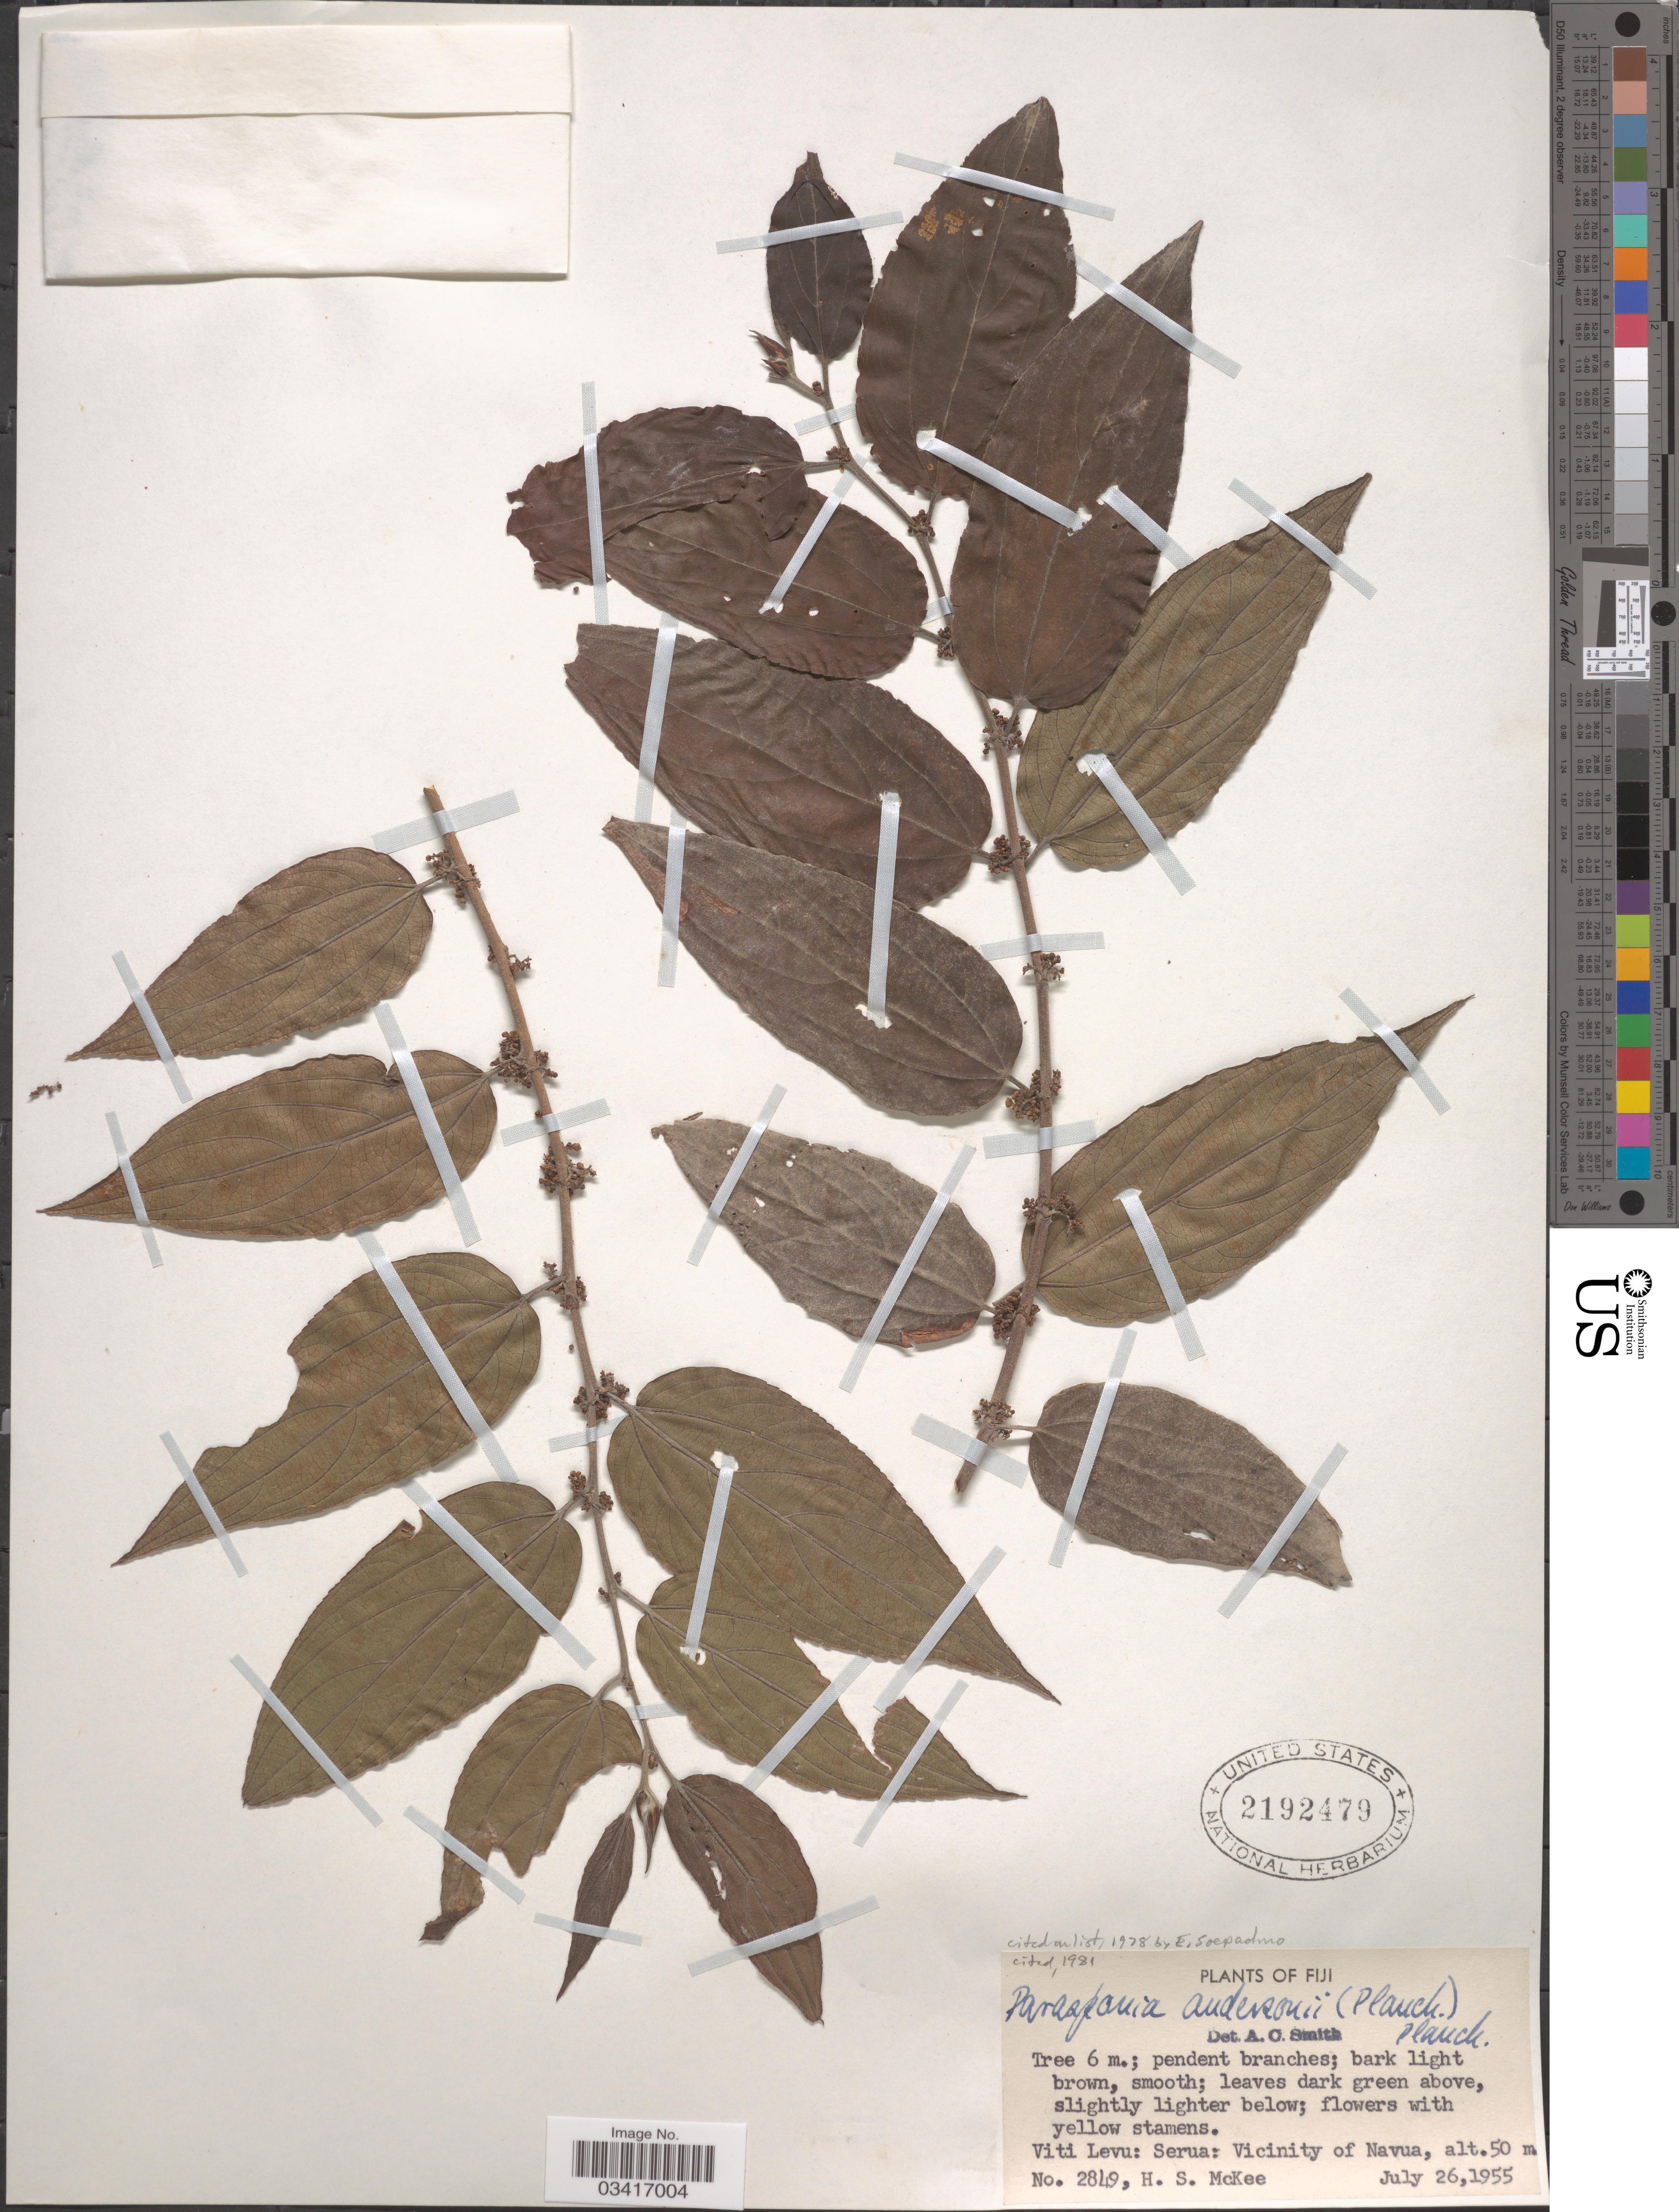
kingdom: Plantae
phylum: Tracheophyta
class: Magnoliopsida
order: Rosales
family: Cannabaceae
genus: Parasponia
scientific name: Parasponia andersonii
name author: Planch.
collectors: H. S. McKee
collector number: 2849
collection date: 1955-07-26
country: Fiji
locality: Viti Levu: Serua: Vicinity of Navua.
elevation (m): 50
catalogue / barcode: US 2192479